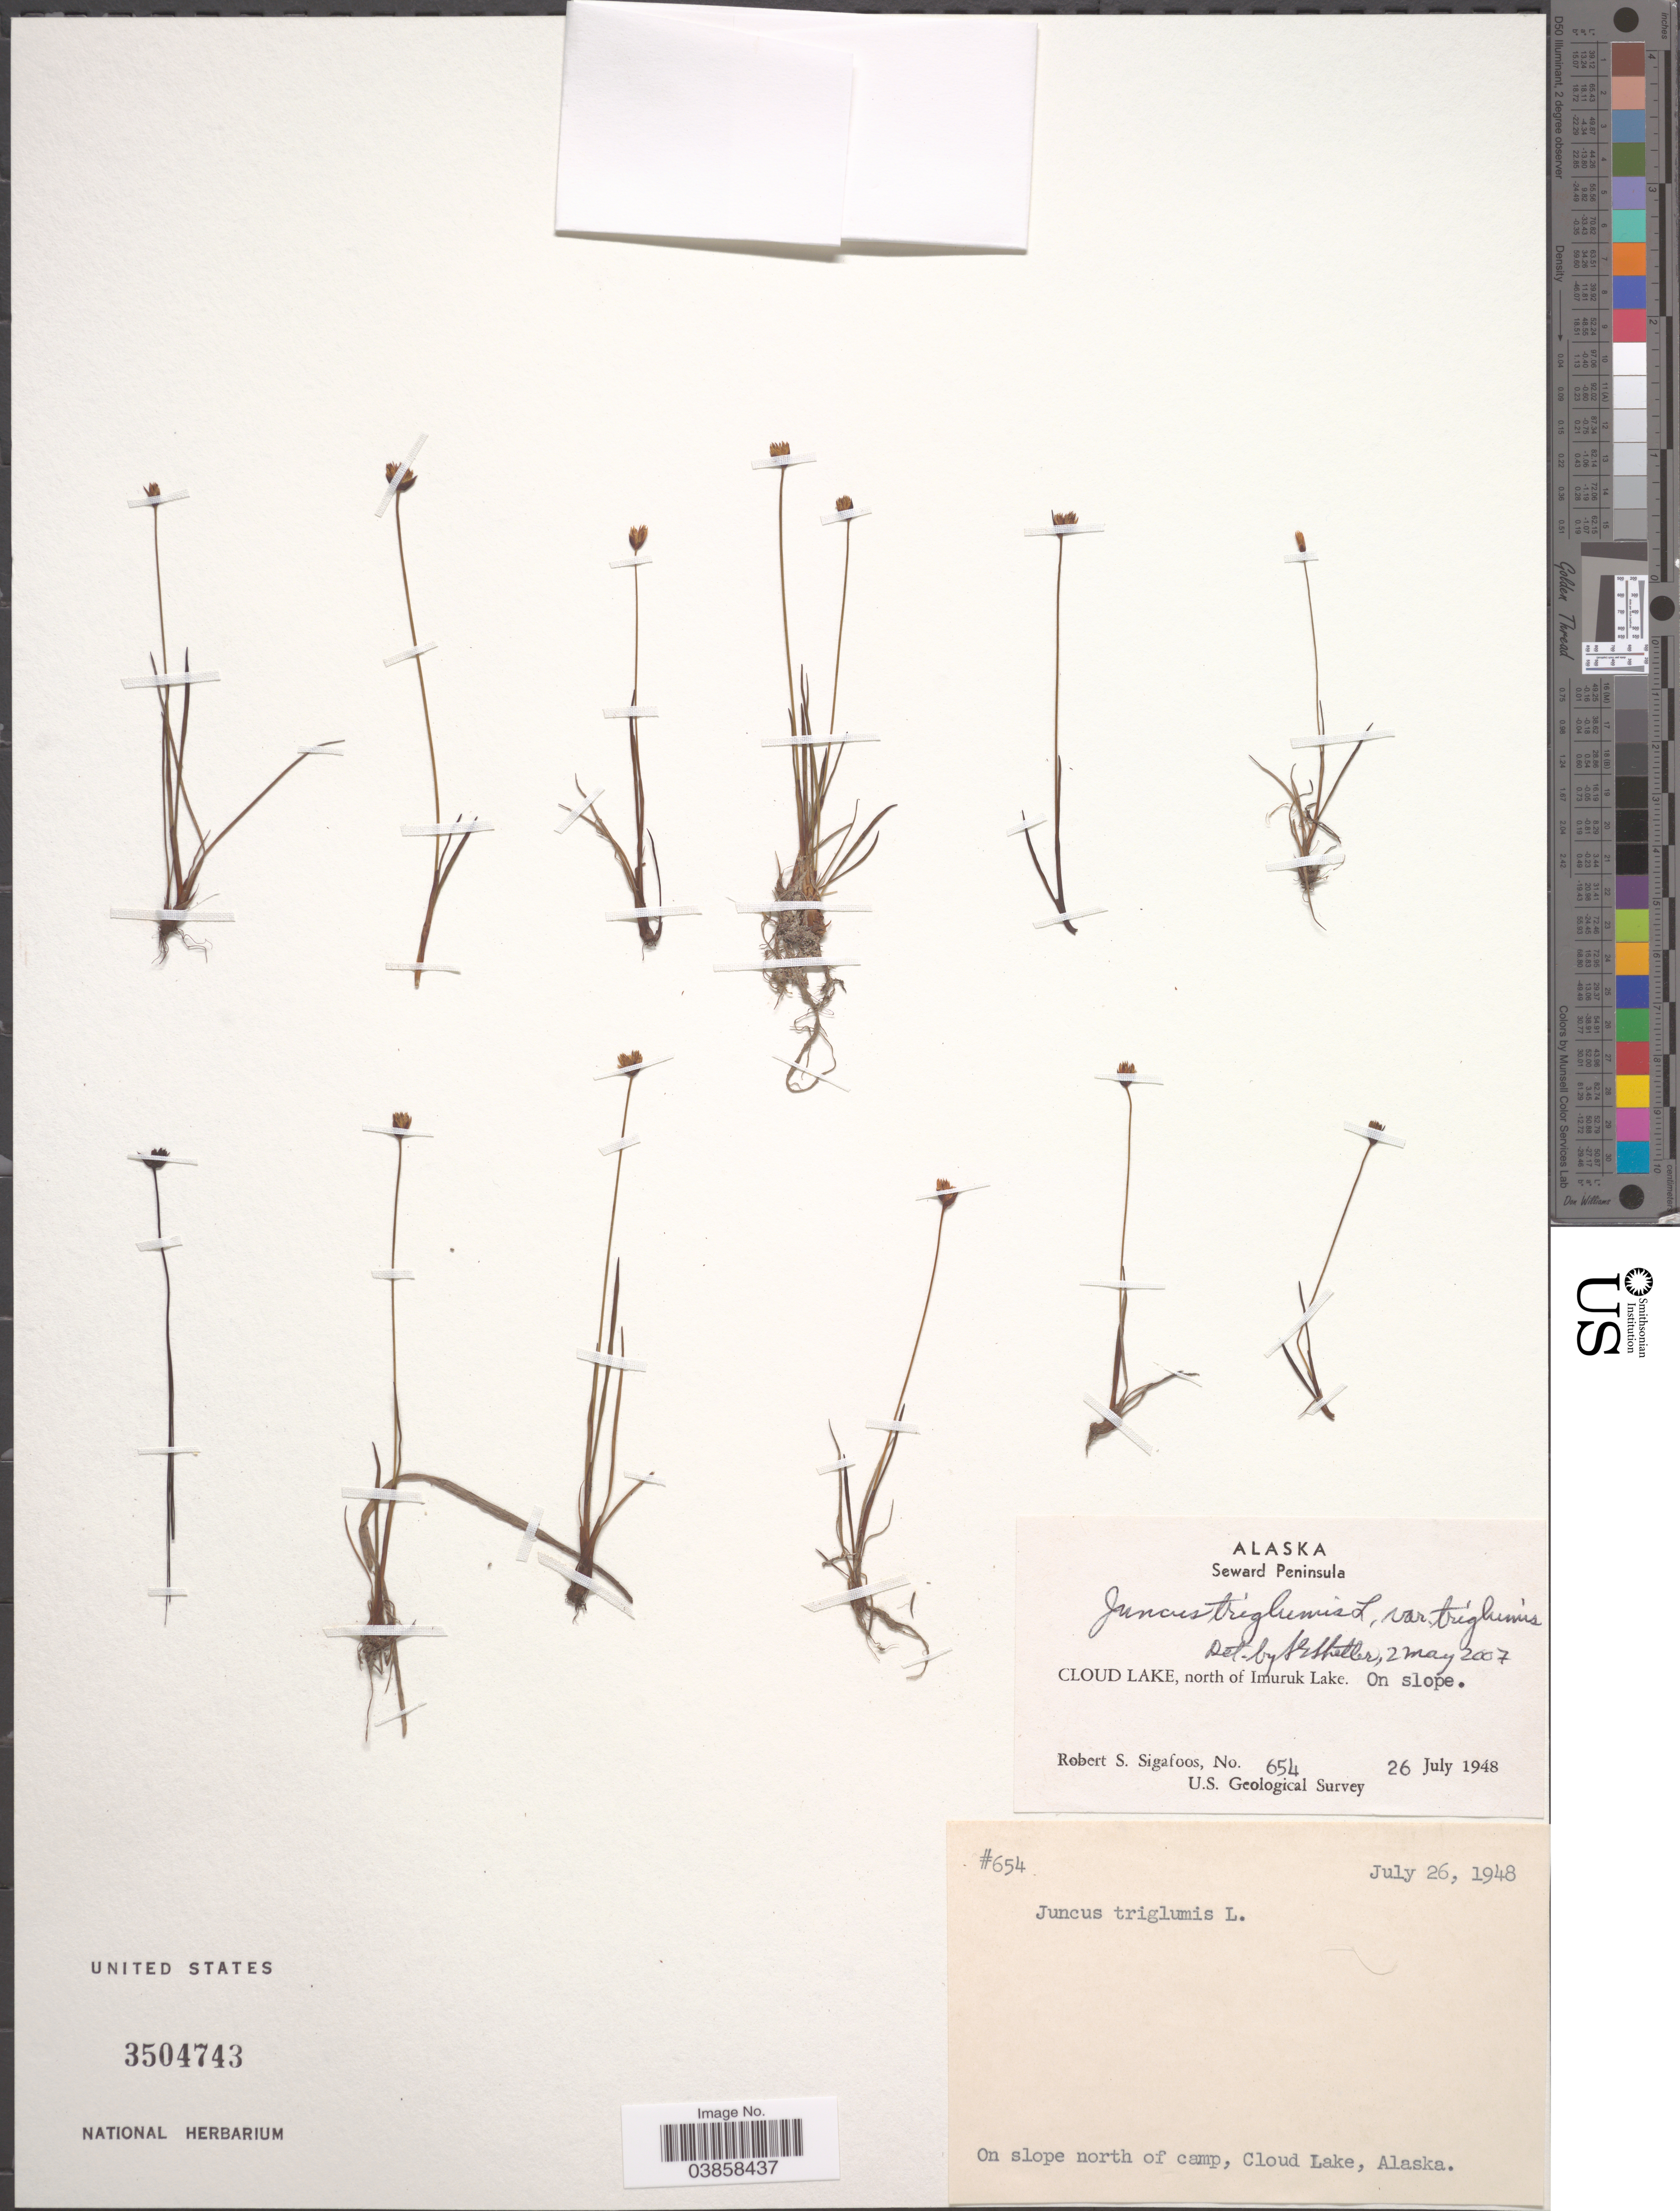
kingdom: Plantae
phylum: Tracheophyta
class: Liliopsida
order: Poales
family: Juncaceae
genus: Juncus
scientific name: Juncus triglumis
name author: L.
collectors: R. Sigafoos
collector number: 654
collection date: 1948-07-26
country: United States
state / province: Alaska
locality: Seward Peninsula. Cloud Lake, north of Imuruk Lake. On slope north of Camp, Cloud Lake.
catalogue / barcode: US 3504743